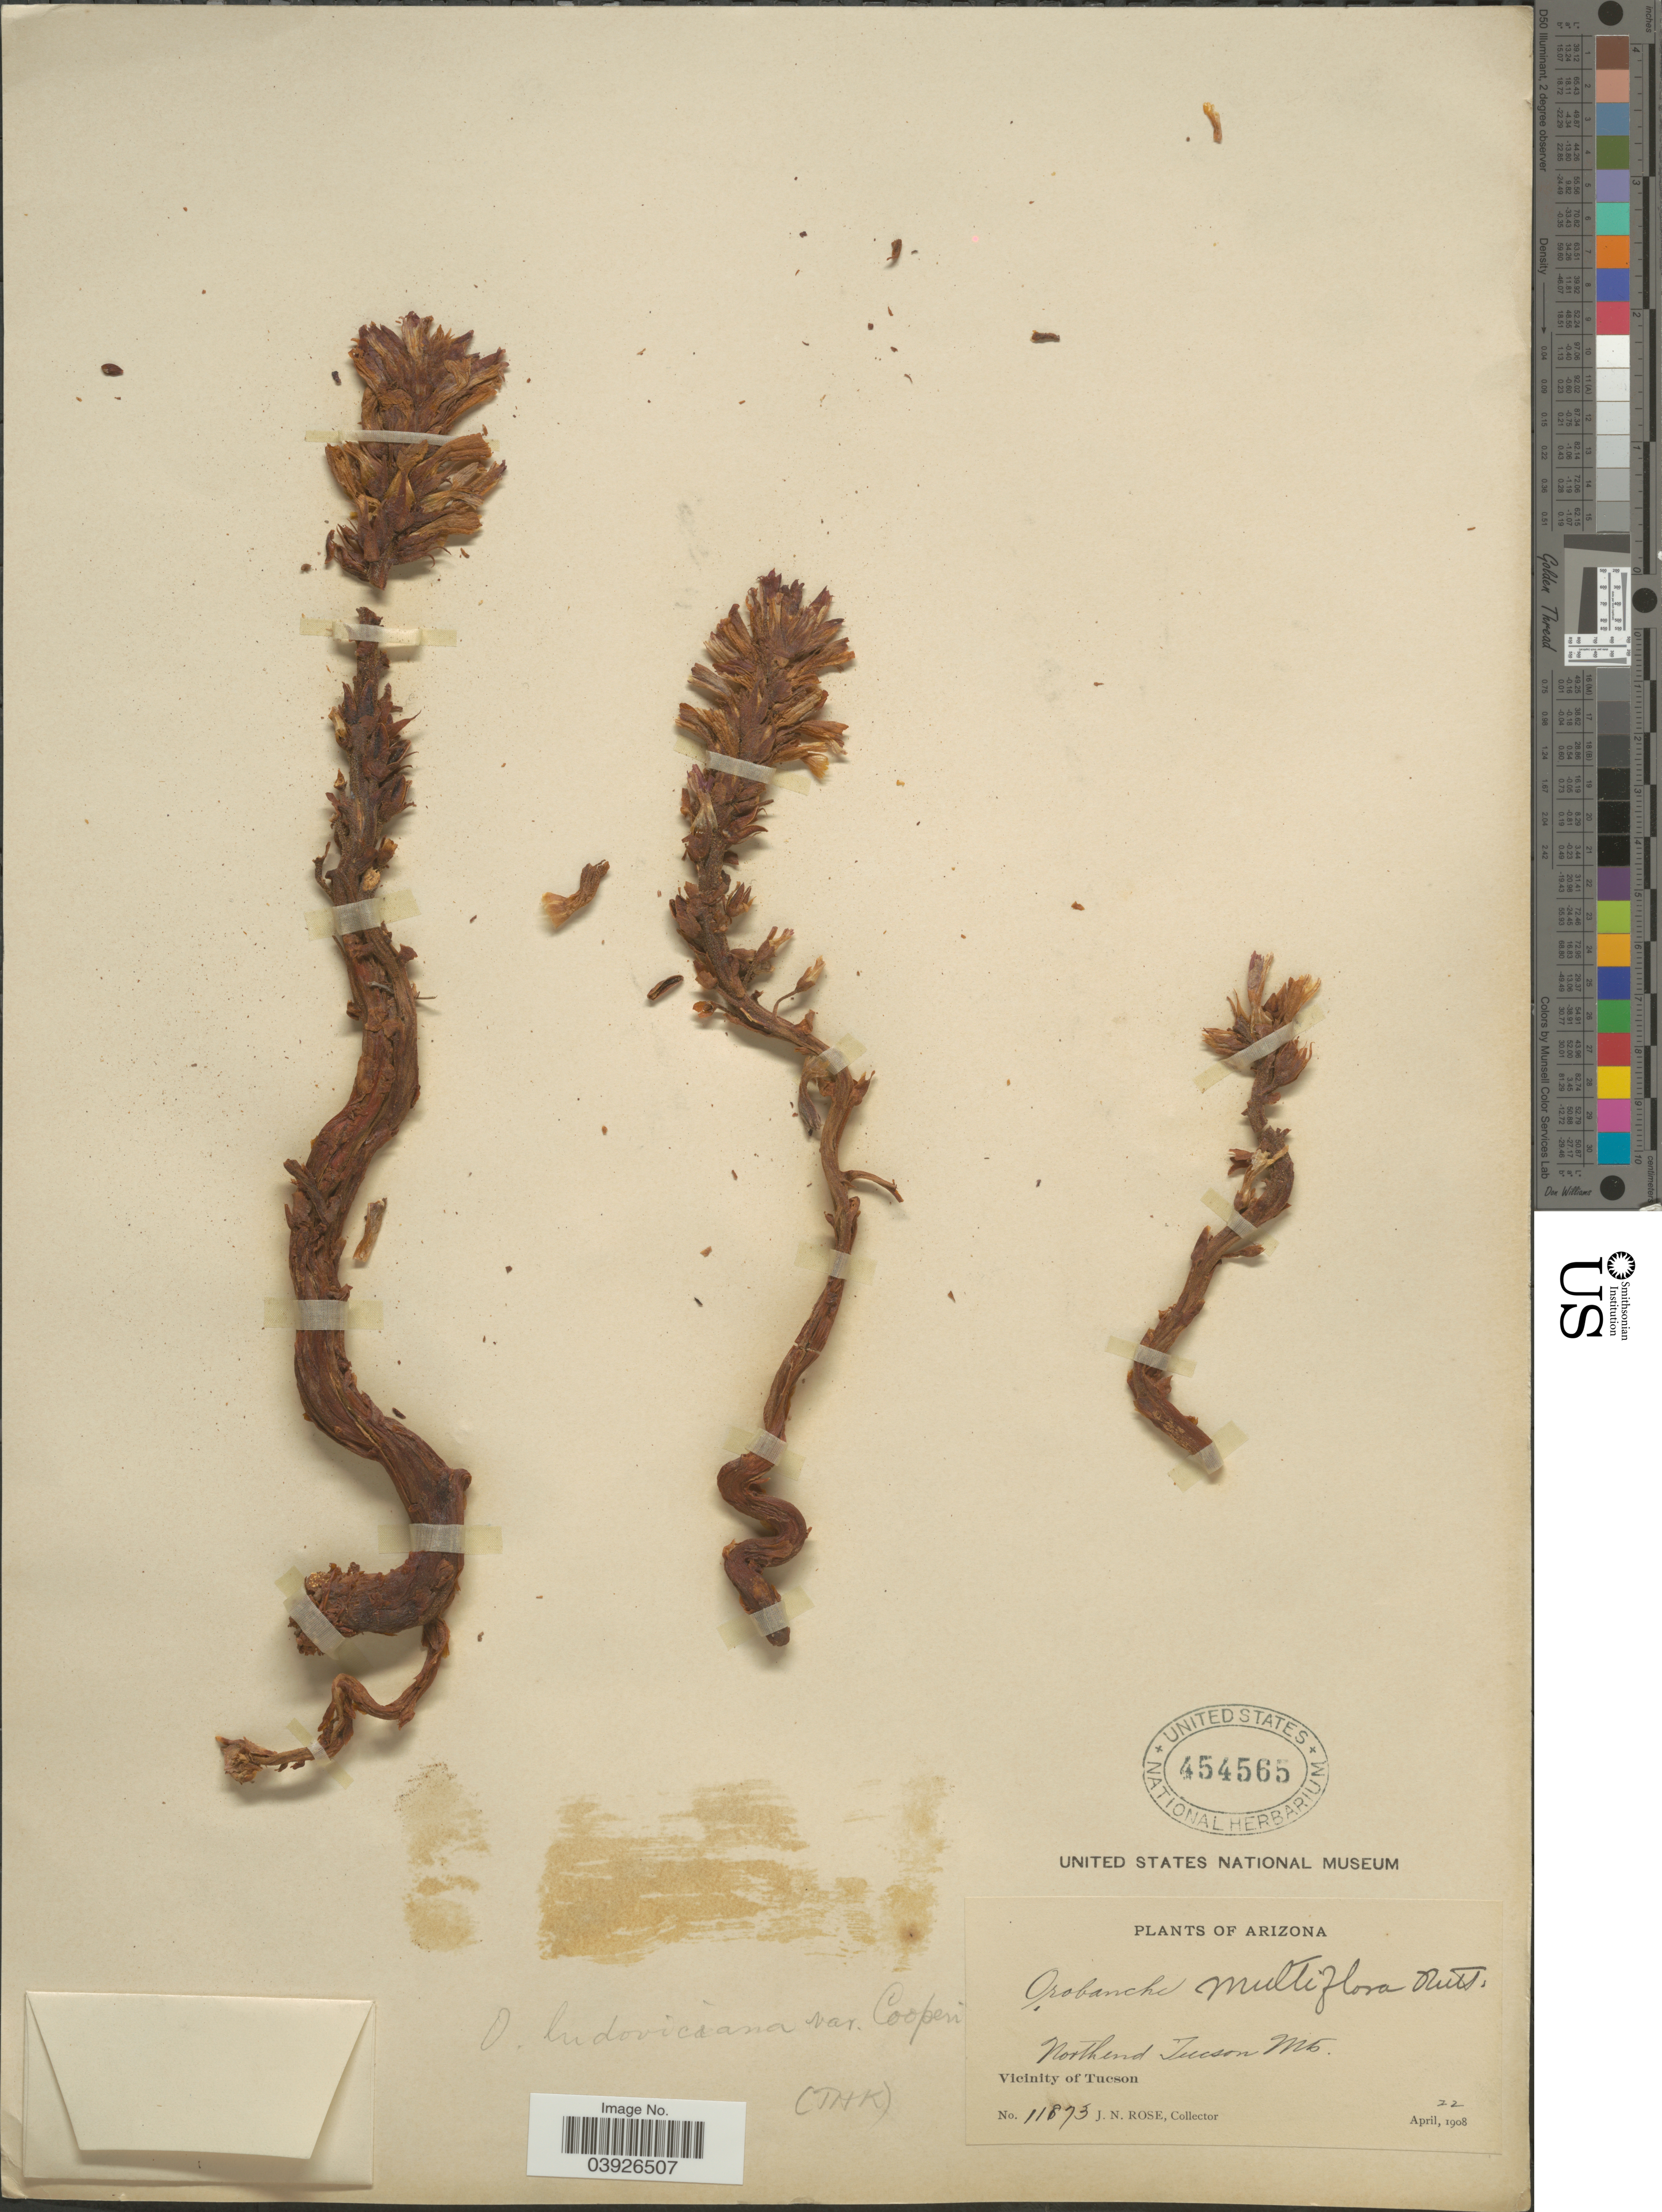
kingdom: Plantae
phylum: Tracheophyta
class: Magnoliopsida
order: Lamiales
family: Orobanchaceae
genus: Orobanche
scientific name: Orobanche cooperi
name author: (A. Gray) Heller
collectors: J. N. Rose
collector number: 11873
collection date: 1908-04-22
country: United States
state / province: Arizona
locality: North end Tucson Mts. Vicinity of Tucson.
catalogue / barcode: US 454565